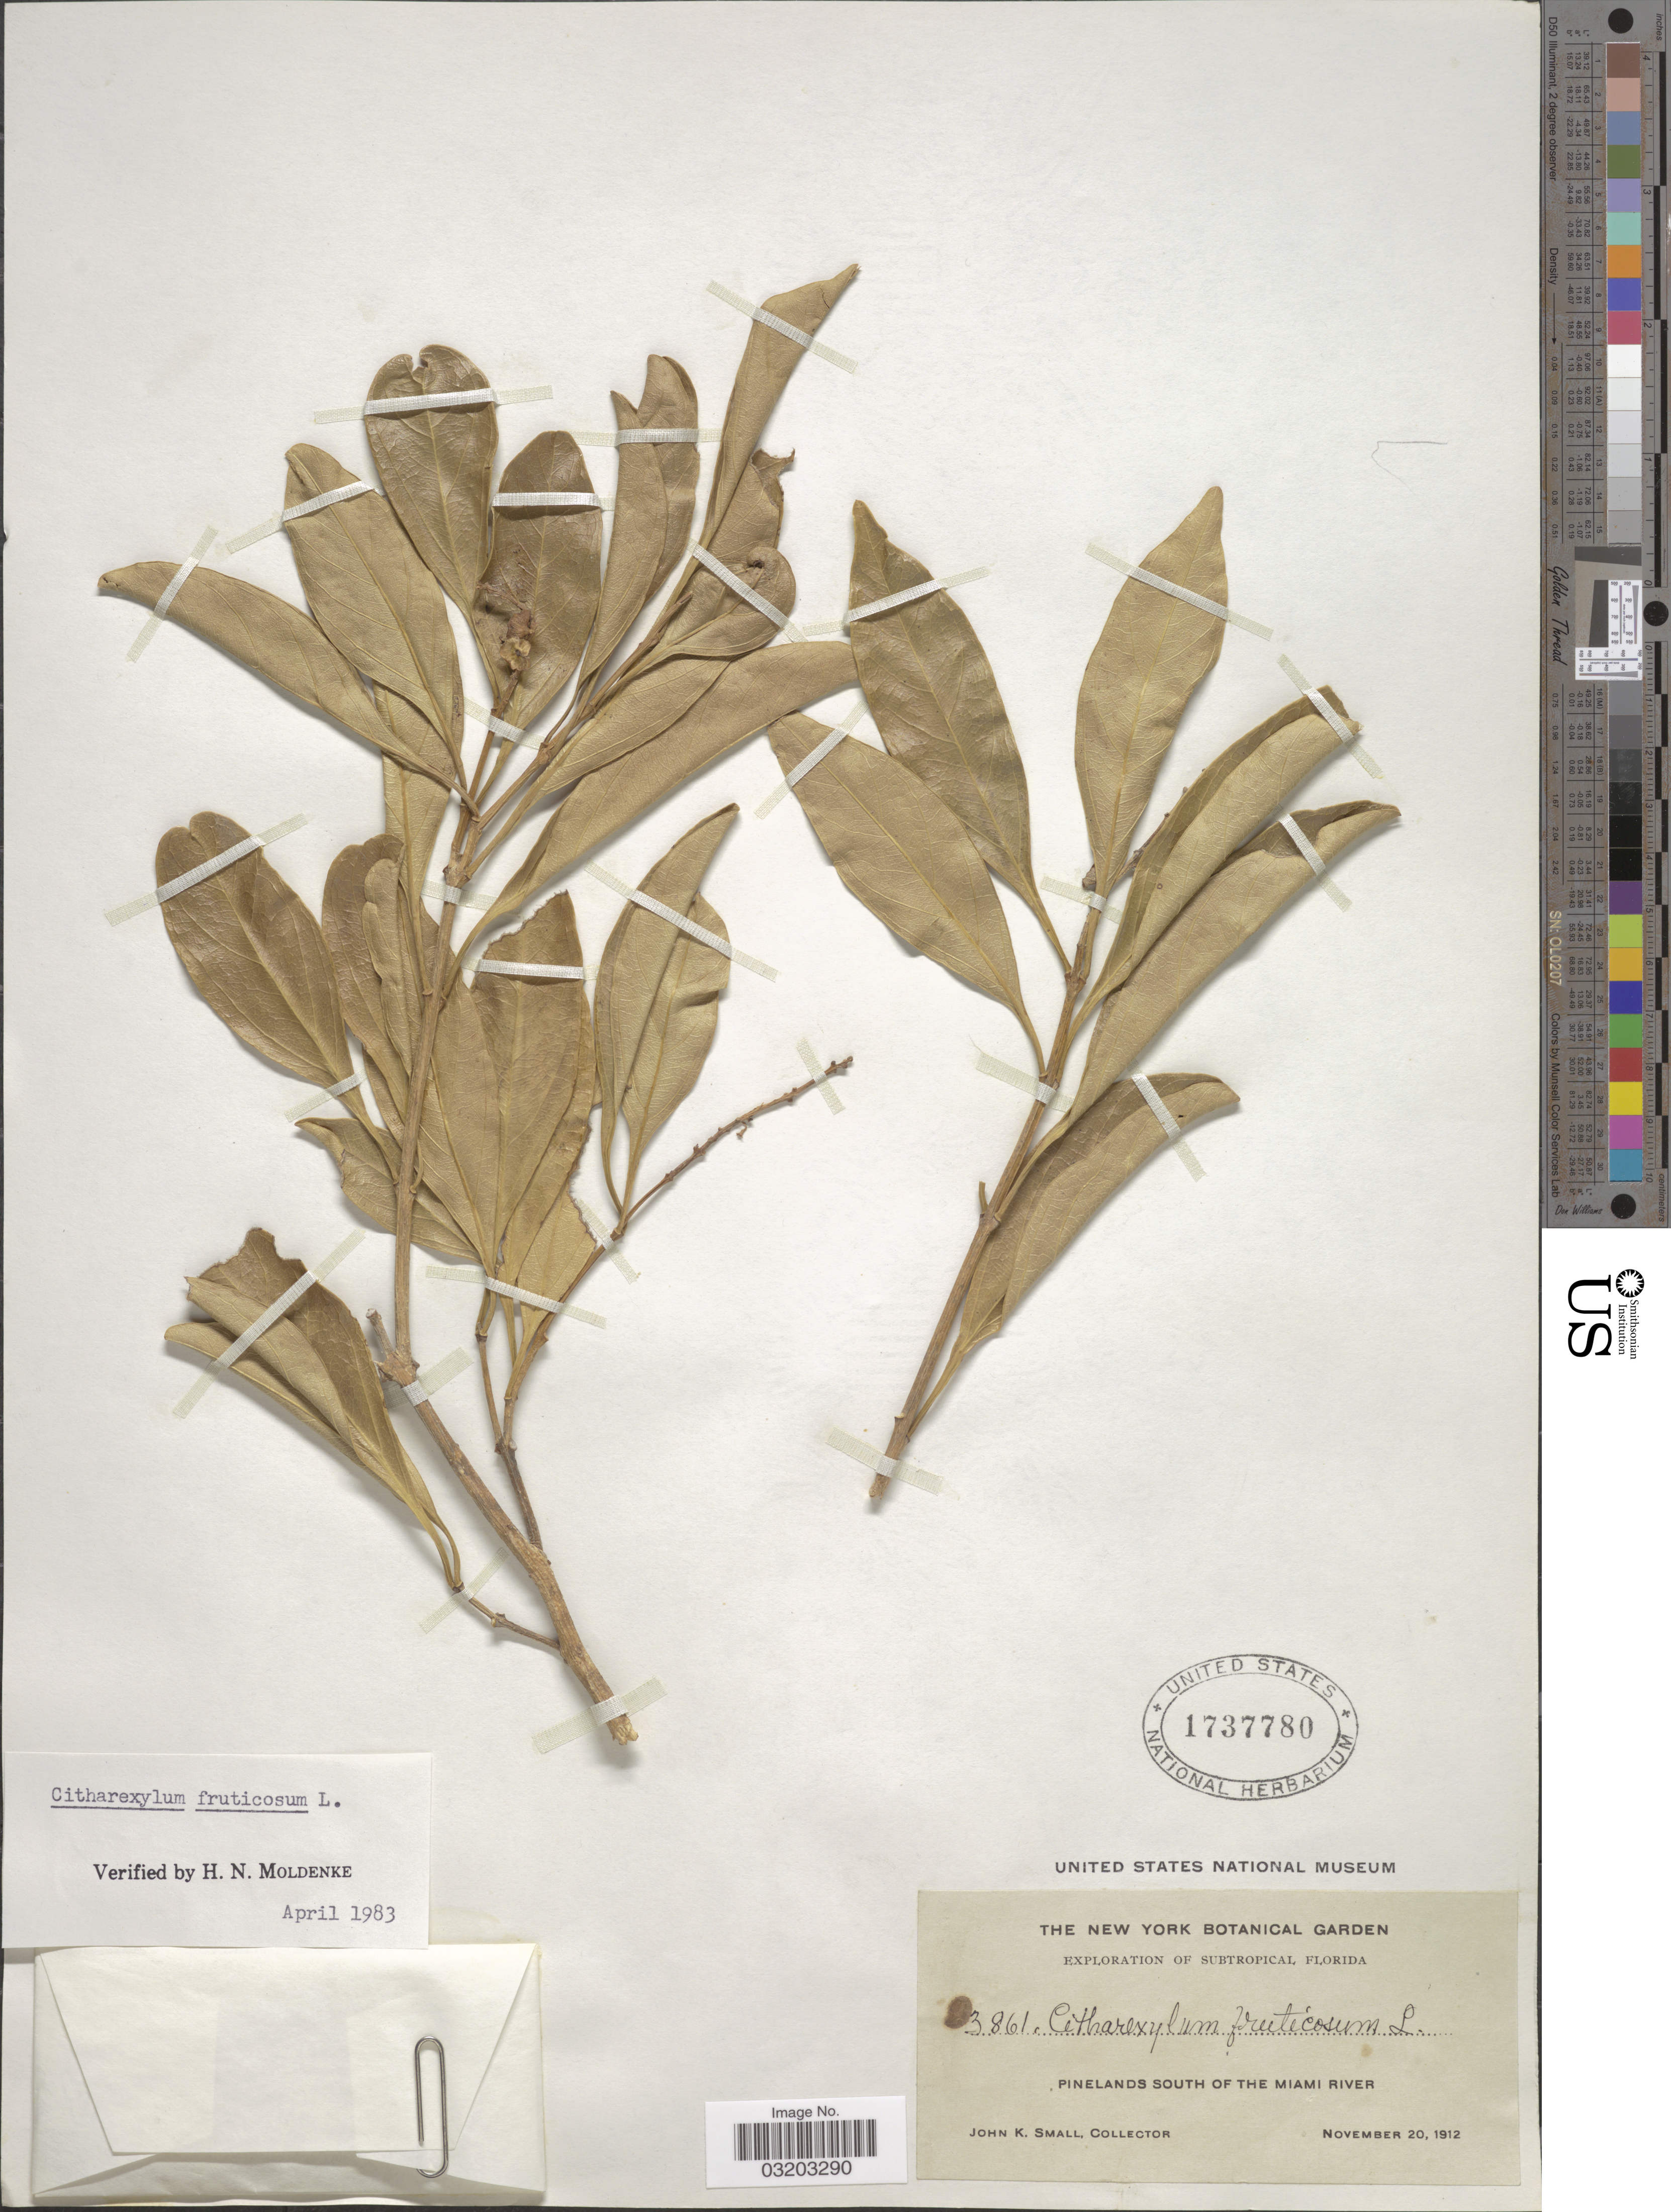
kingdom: Plantae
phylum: Tracheophyta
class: Magnoliopsida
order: Lamiales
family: Verbenaceae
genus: Citharexylum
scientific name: Citharexylum fruticosum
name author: L.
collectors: J. K. Small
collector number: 3861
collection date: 1912-11-20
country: United States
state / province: Florida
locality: Pinelands south of the Miami River.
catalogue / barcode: US 1737780